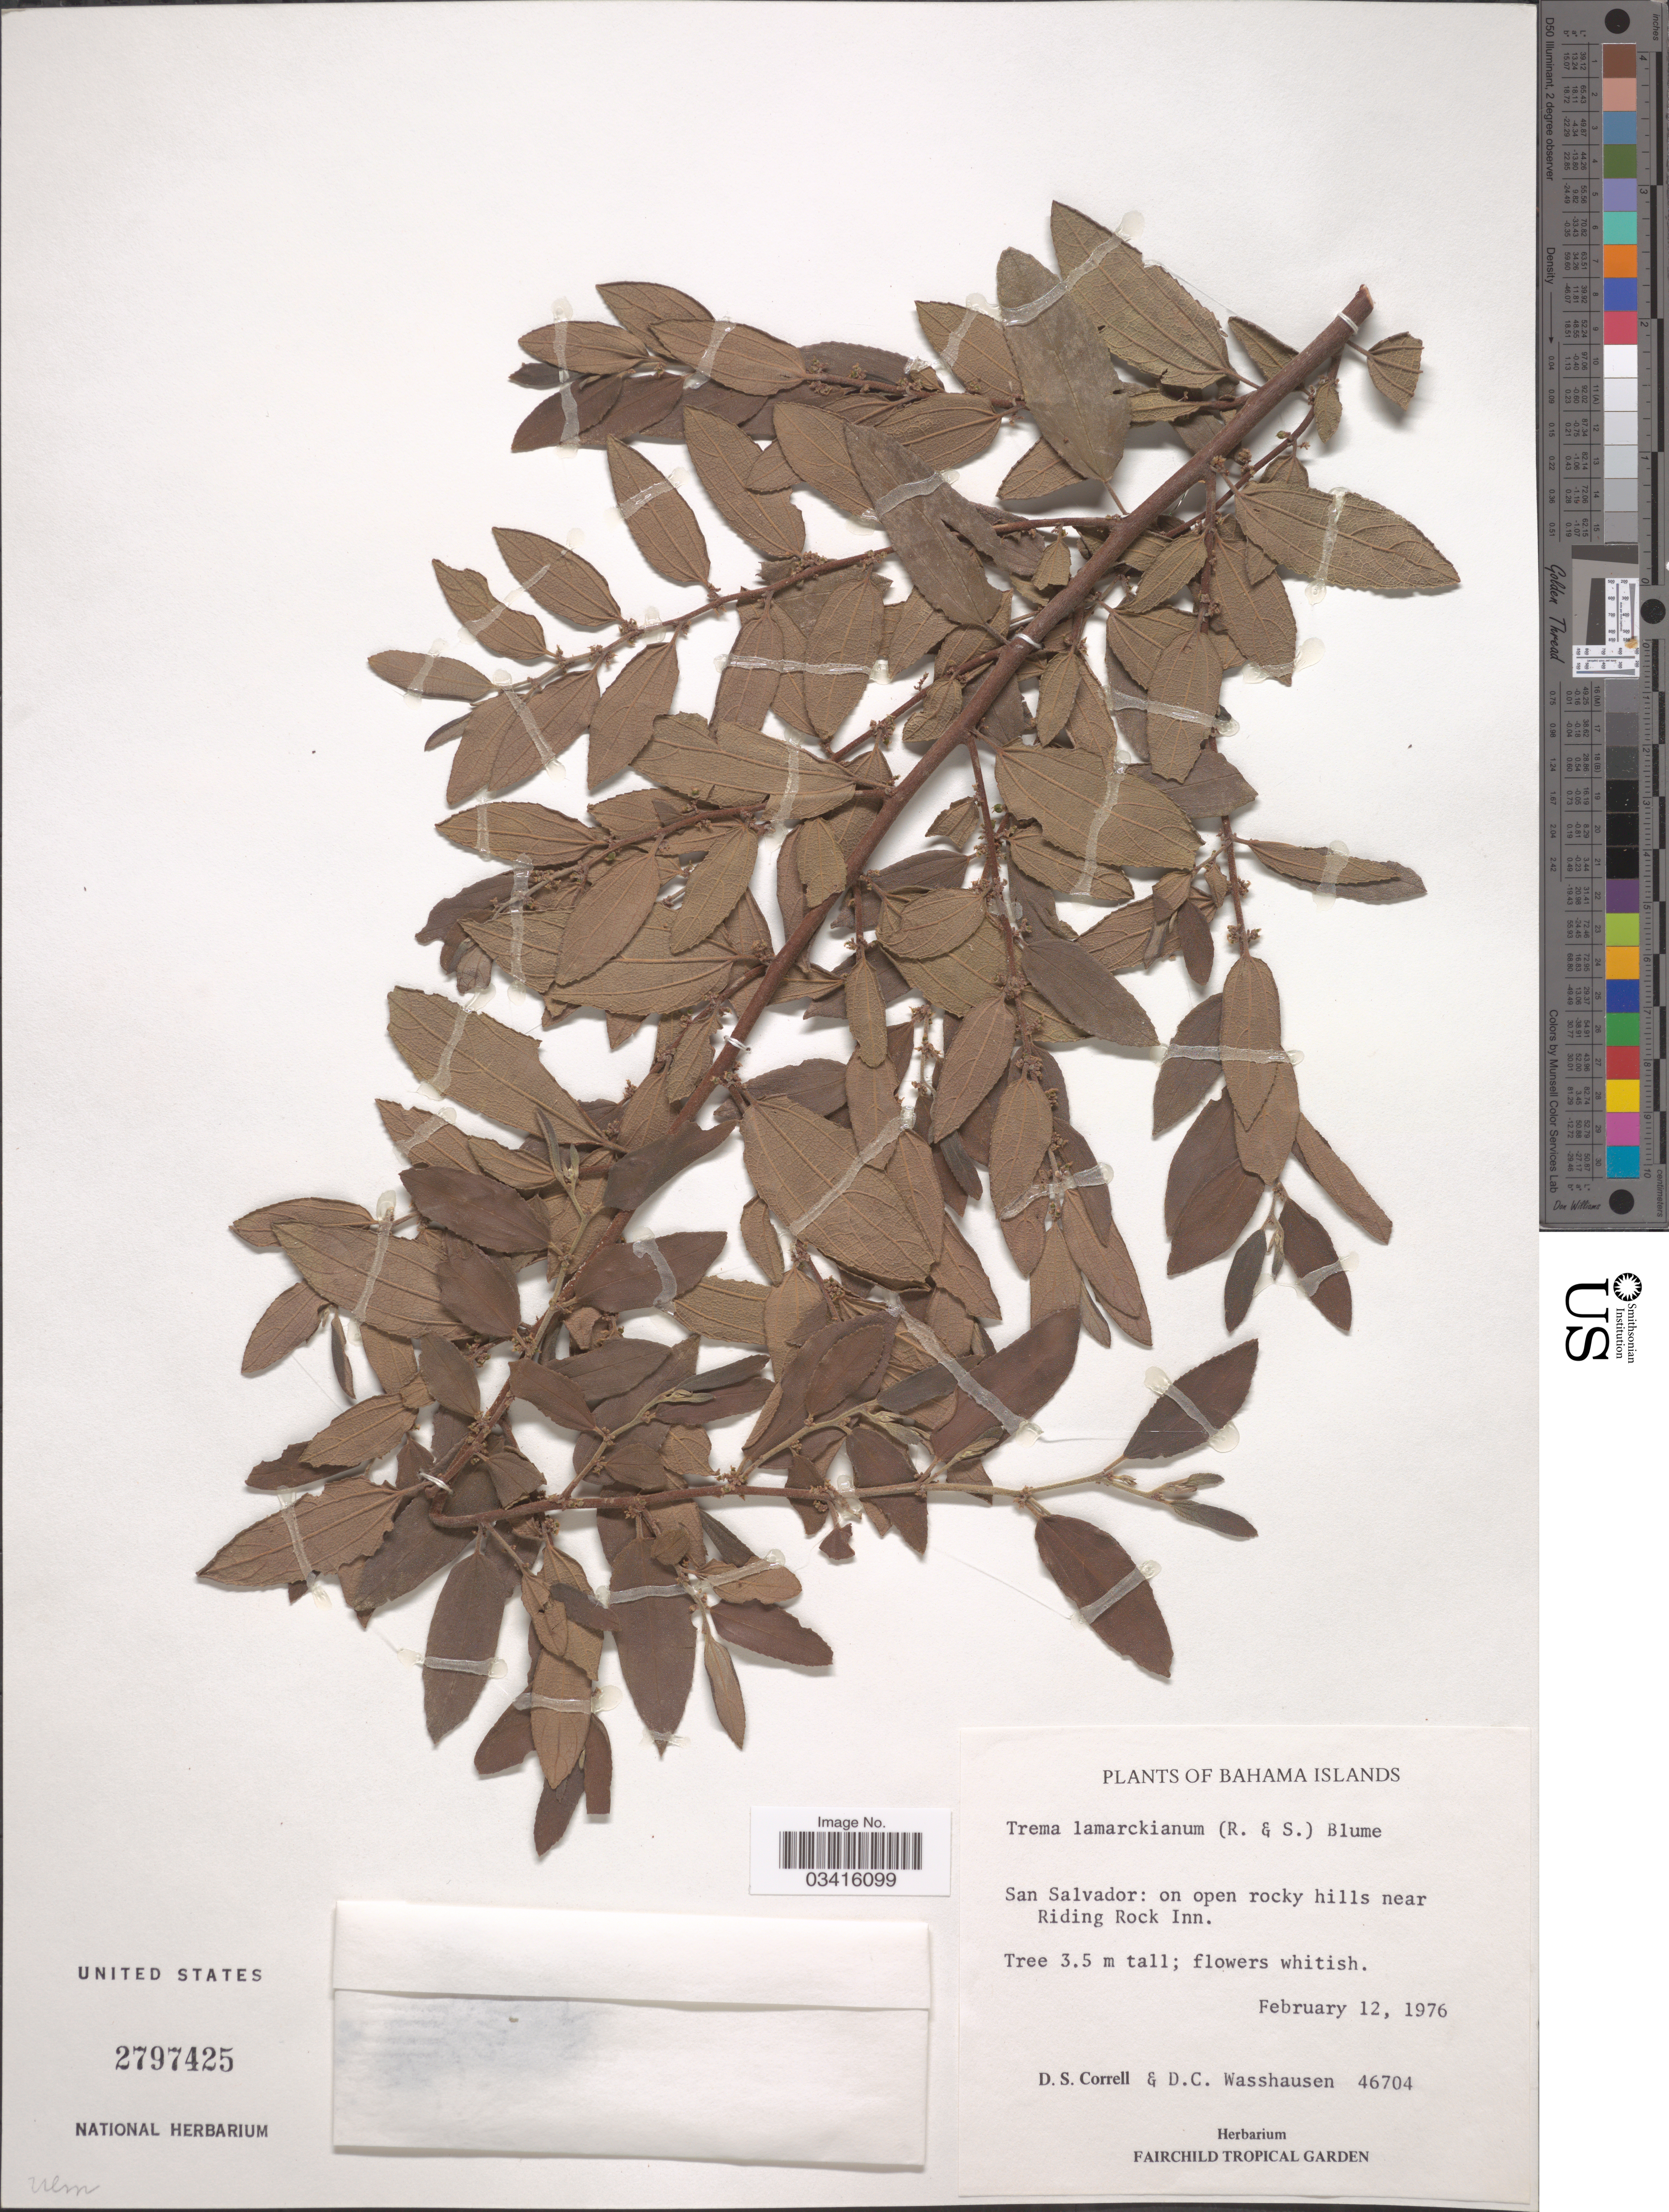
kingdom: Plantae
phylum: Tracheophyta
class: Magnoliopsida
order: Rosales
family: Cannabaceae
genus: Trema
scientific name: Trema lamarckianum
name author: (Schult.) Blume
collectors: D. S. Correll & D. C. Wasshausen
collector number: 46704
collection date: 1976-02-12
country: Bahamas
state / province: San Salvador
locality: Near Riding Rock Inn.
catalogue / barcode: US 2797425